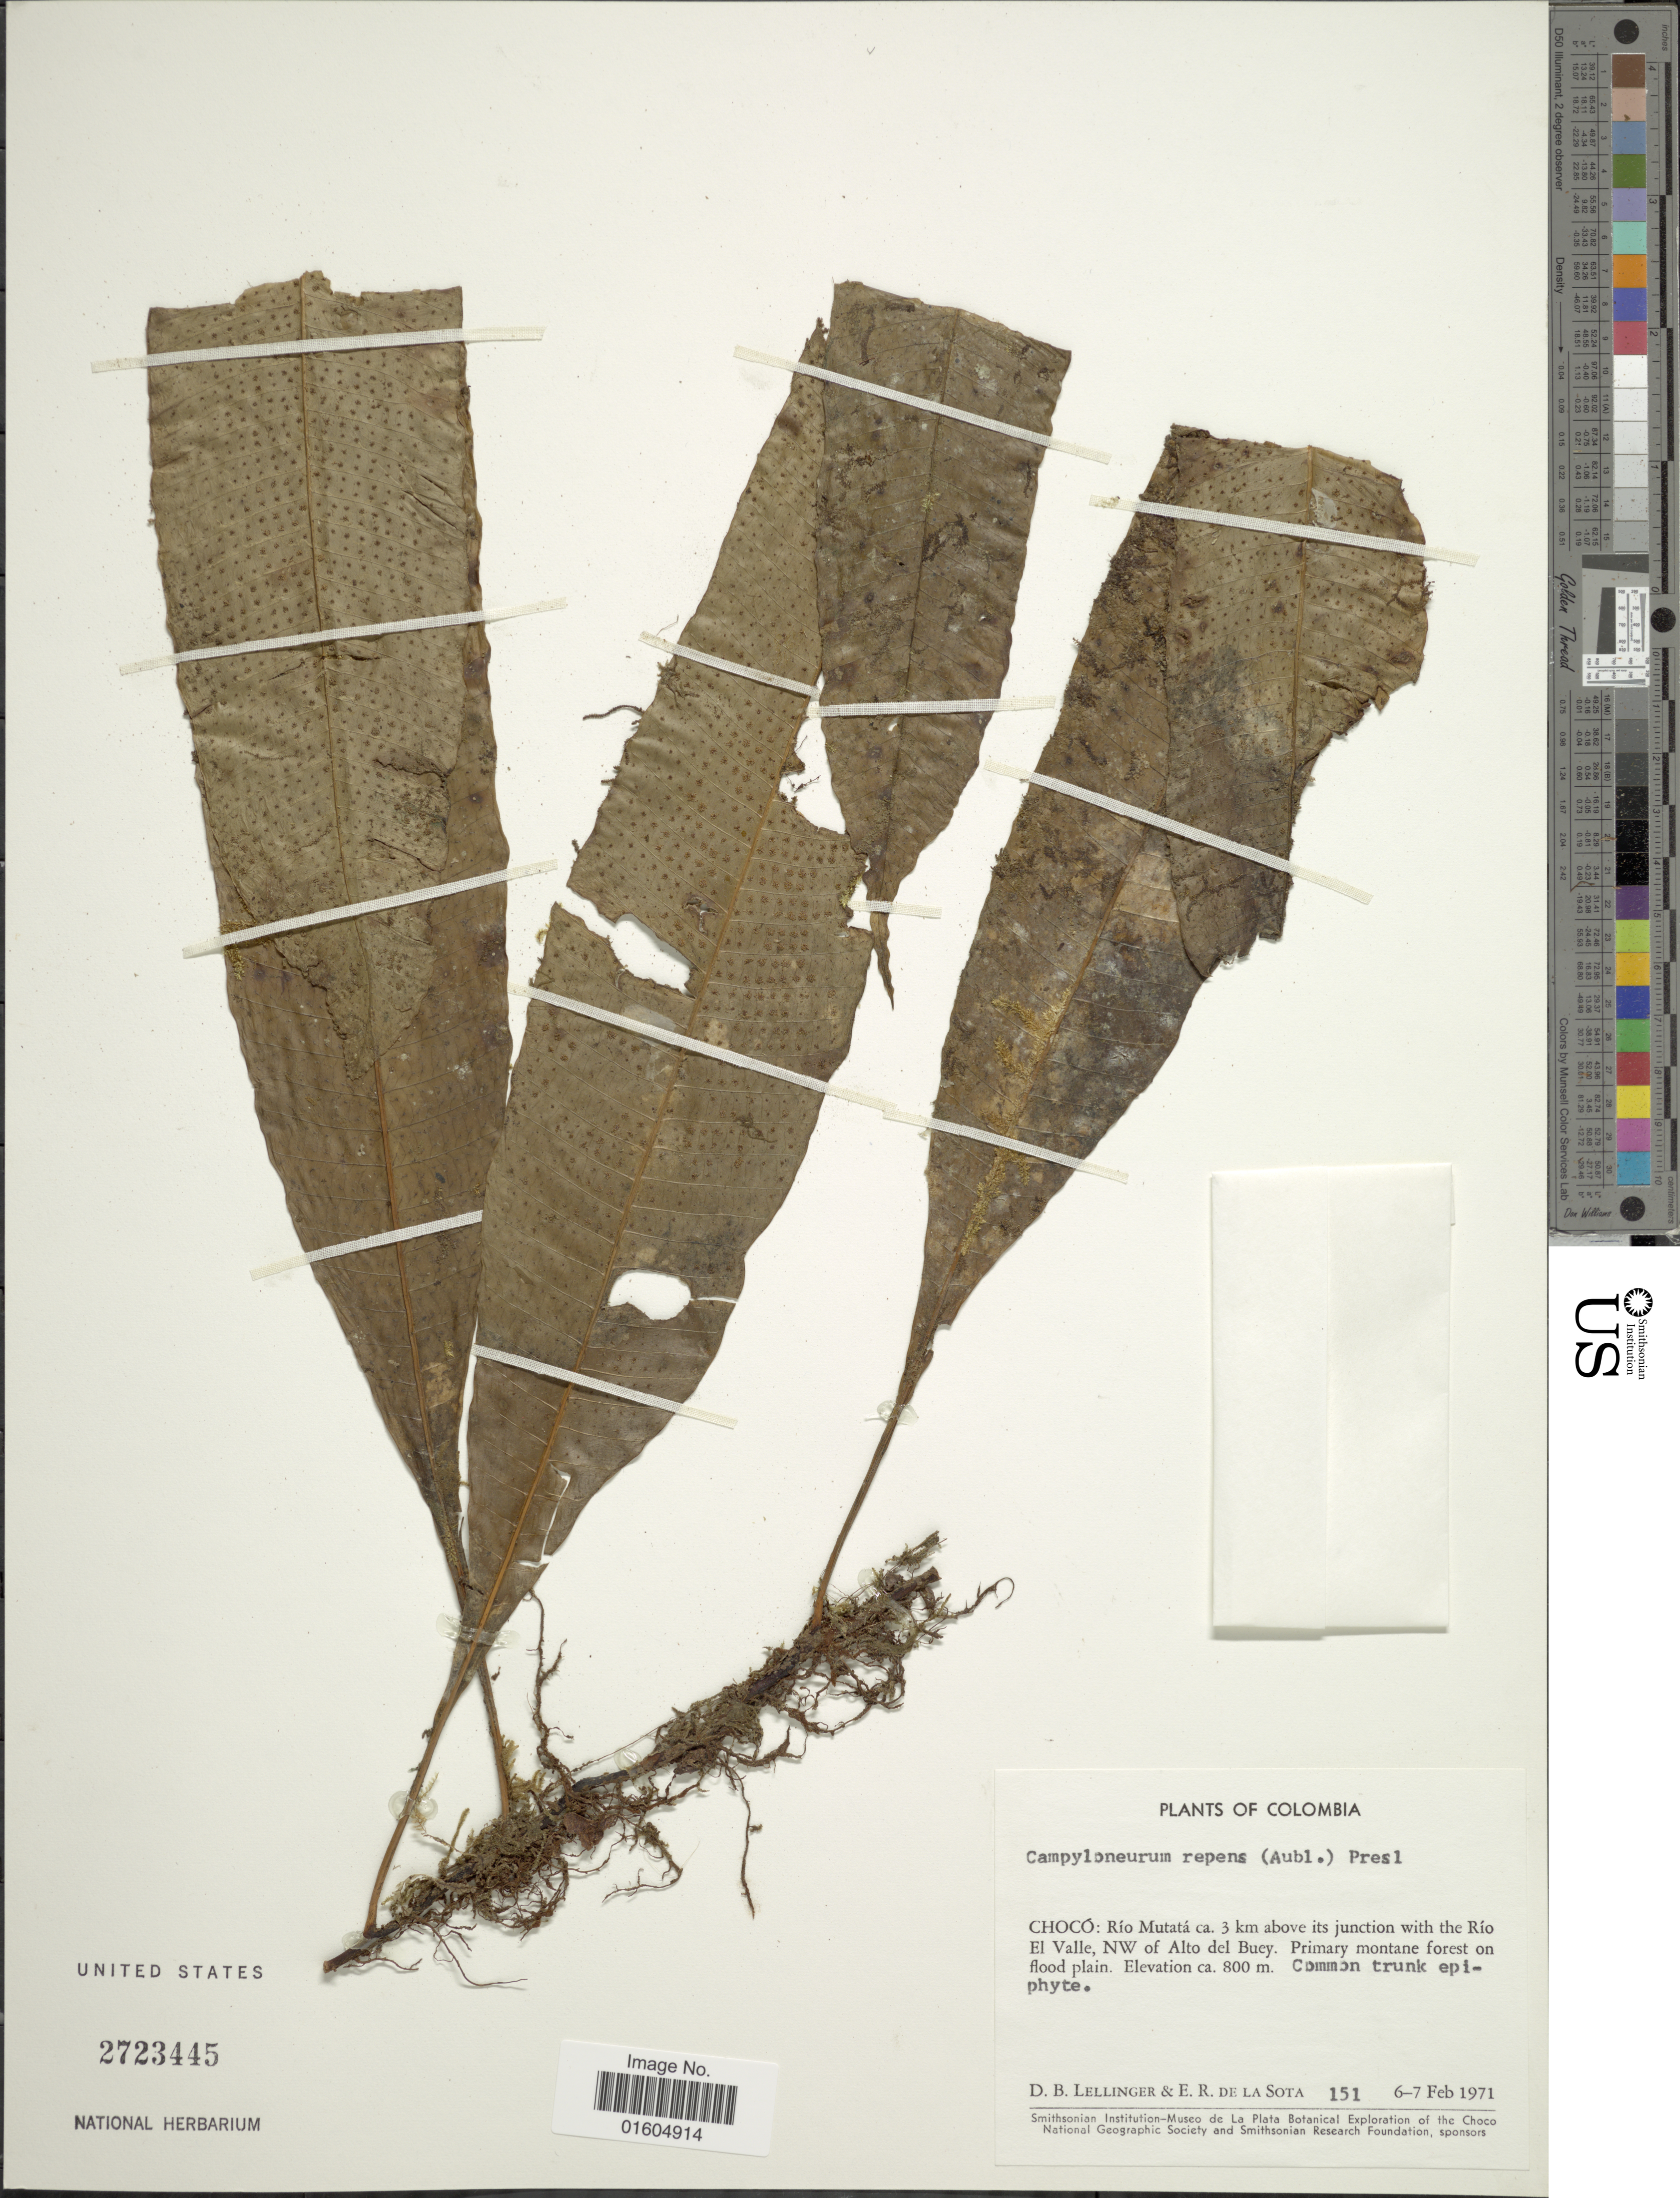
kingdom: Plantae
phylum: Tracheophyta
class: Polypodiopsida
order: Polypodiales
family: Polypodiaceae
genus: Campyloneurum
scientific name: Campyloneurum repens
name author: (Aubl.) C. Presl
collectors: D. B. Lellinger & E. R. de la Sota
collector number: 151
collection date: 1971-02-06/1971-02-07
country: Colombia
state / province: Chocó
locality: Colombia. Choco: Rio Mutata ca. 3 km above its junction with the Rio El Valle, NW of Alto del Buey. Primary montane forest on flood plain.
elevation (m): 800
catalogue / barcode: US 2723445